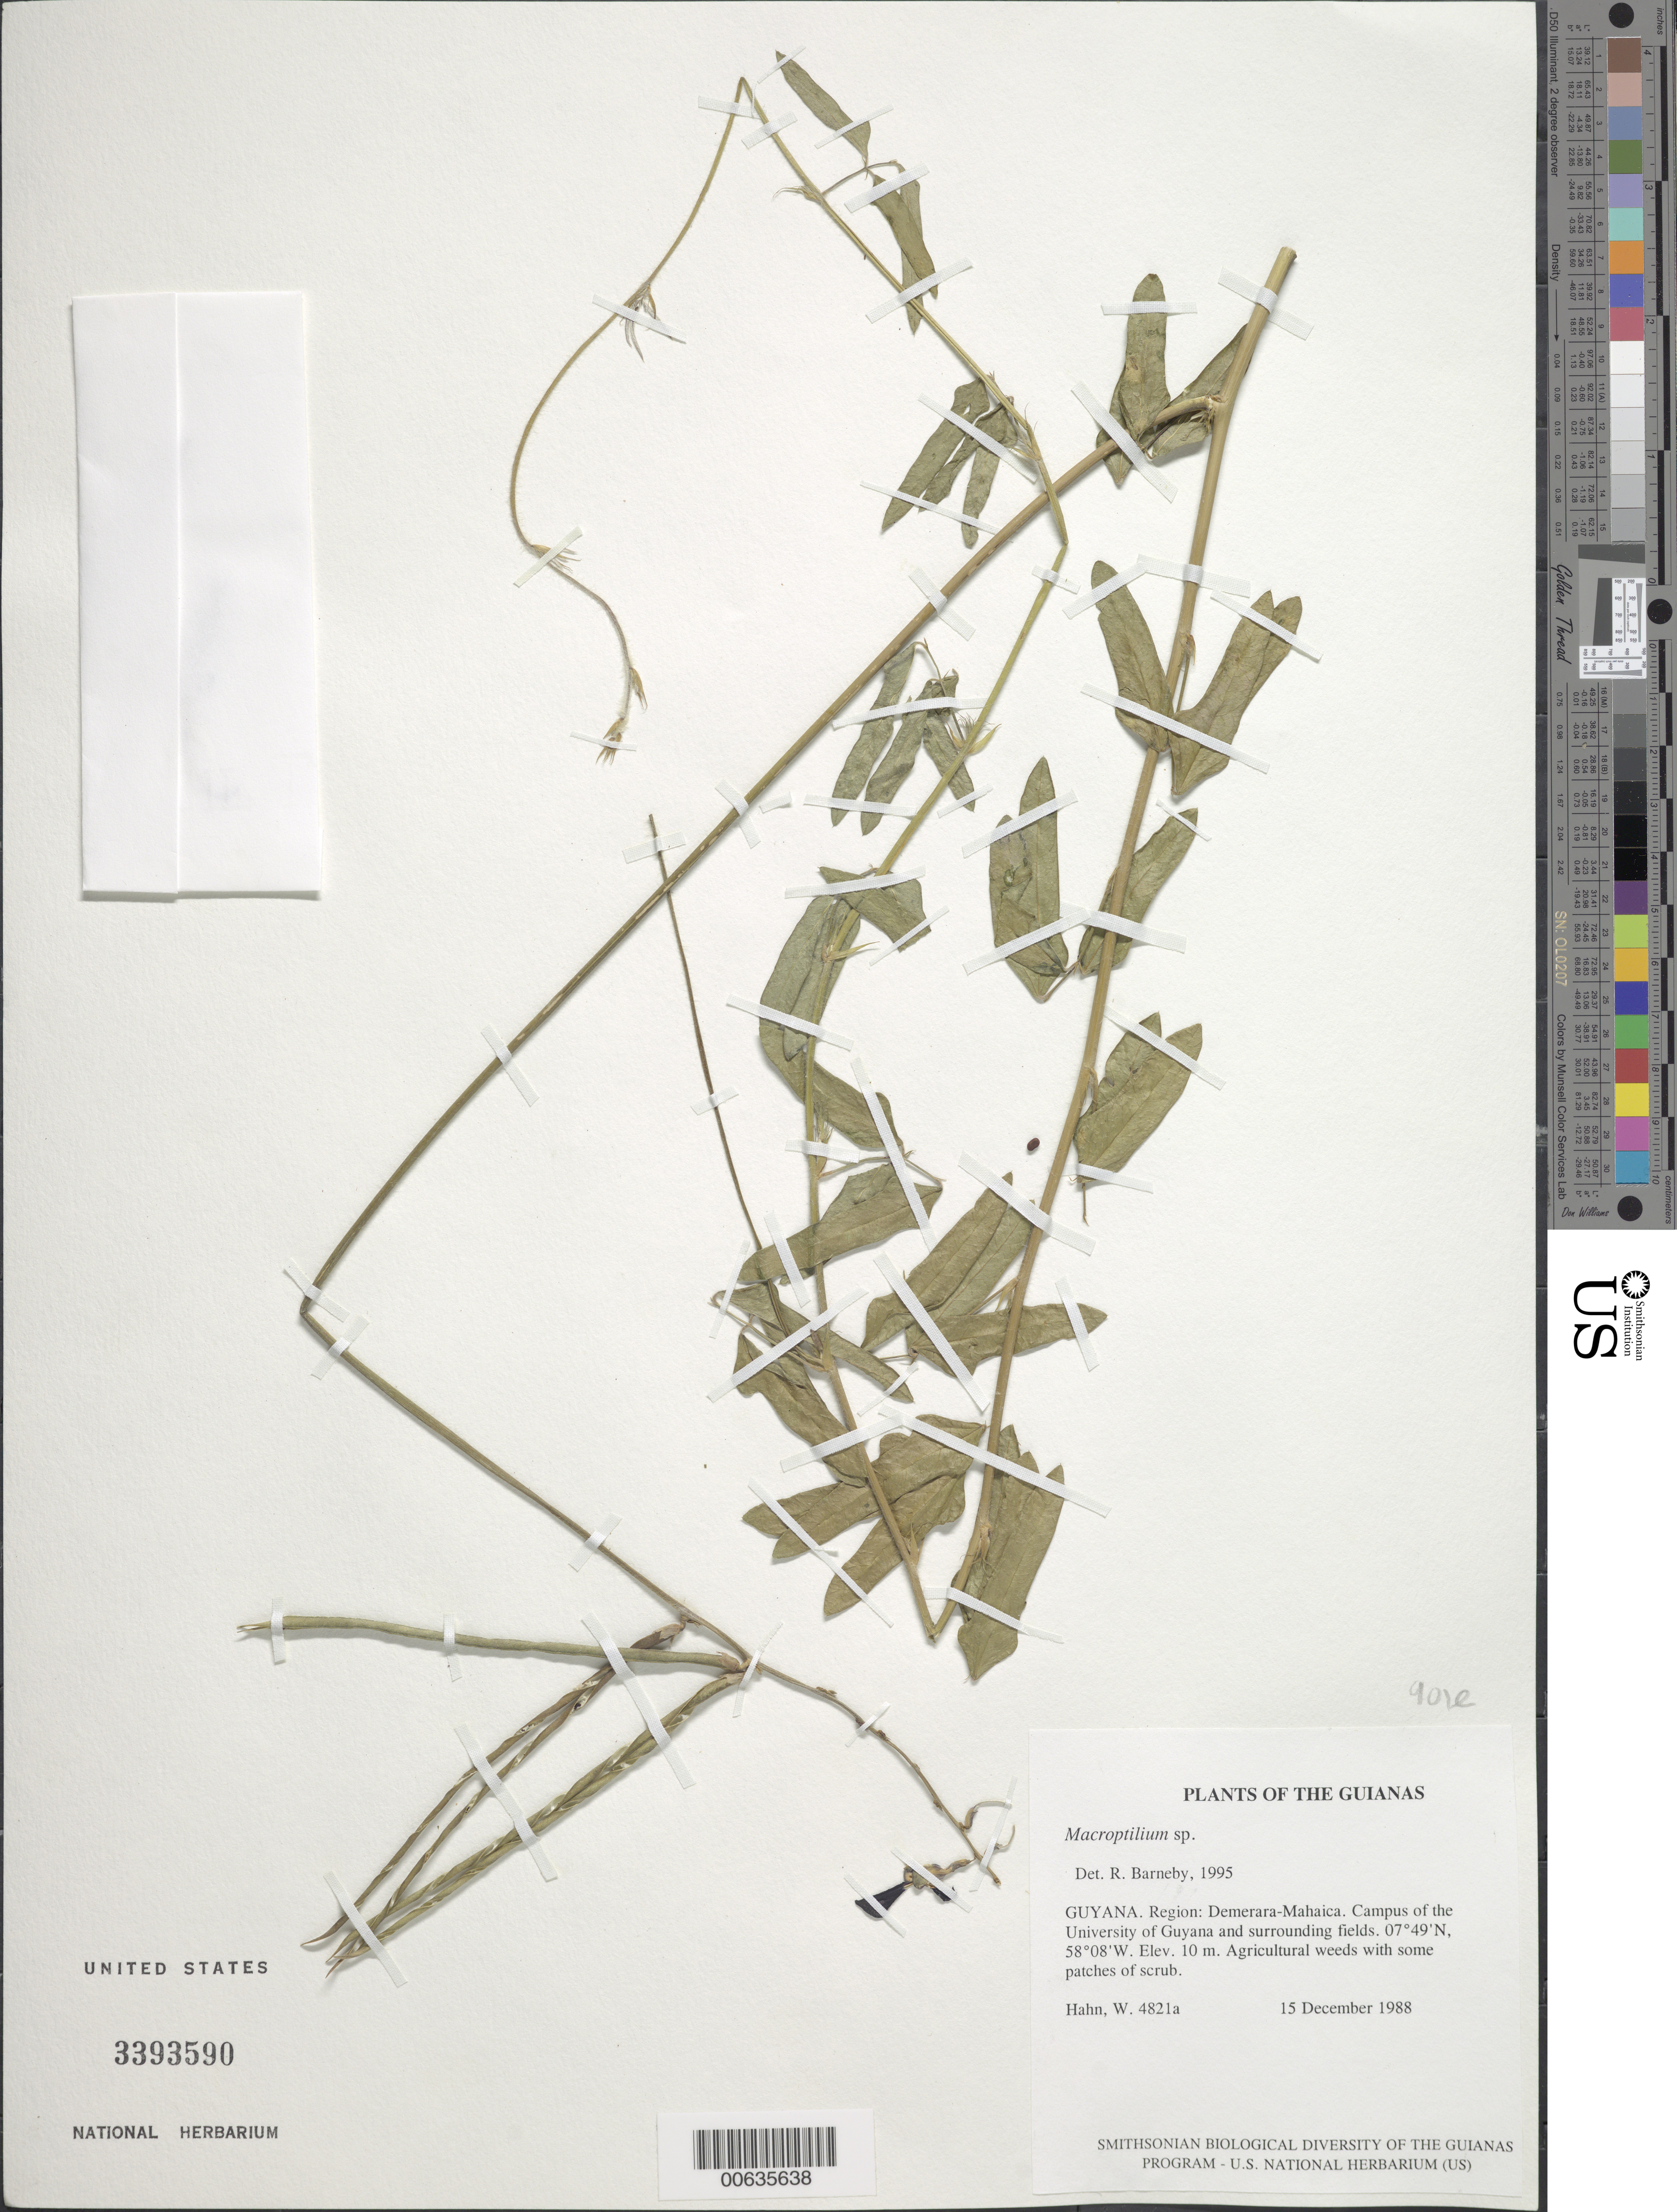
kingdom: Plantae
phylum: Tracheophyta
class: Magnoliopsida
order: Fabales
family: Fabaceae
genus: Macroptilium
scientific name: Macroptilium sp.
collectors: W. Hahn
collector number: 4821 a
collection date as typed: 15 December 1988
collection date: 1988-12-15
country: Guyana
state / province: Demerara-Mahaica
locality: Campus of the University of Guyana and surrounding fields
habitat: Agricultural weeds with some patches of scrub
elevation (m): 10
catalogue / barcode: US 3393590